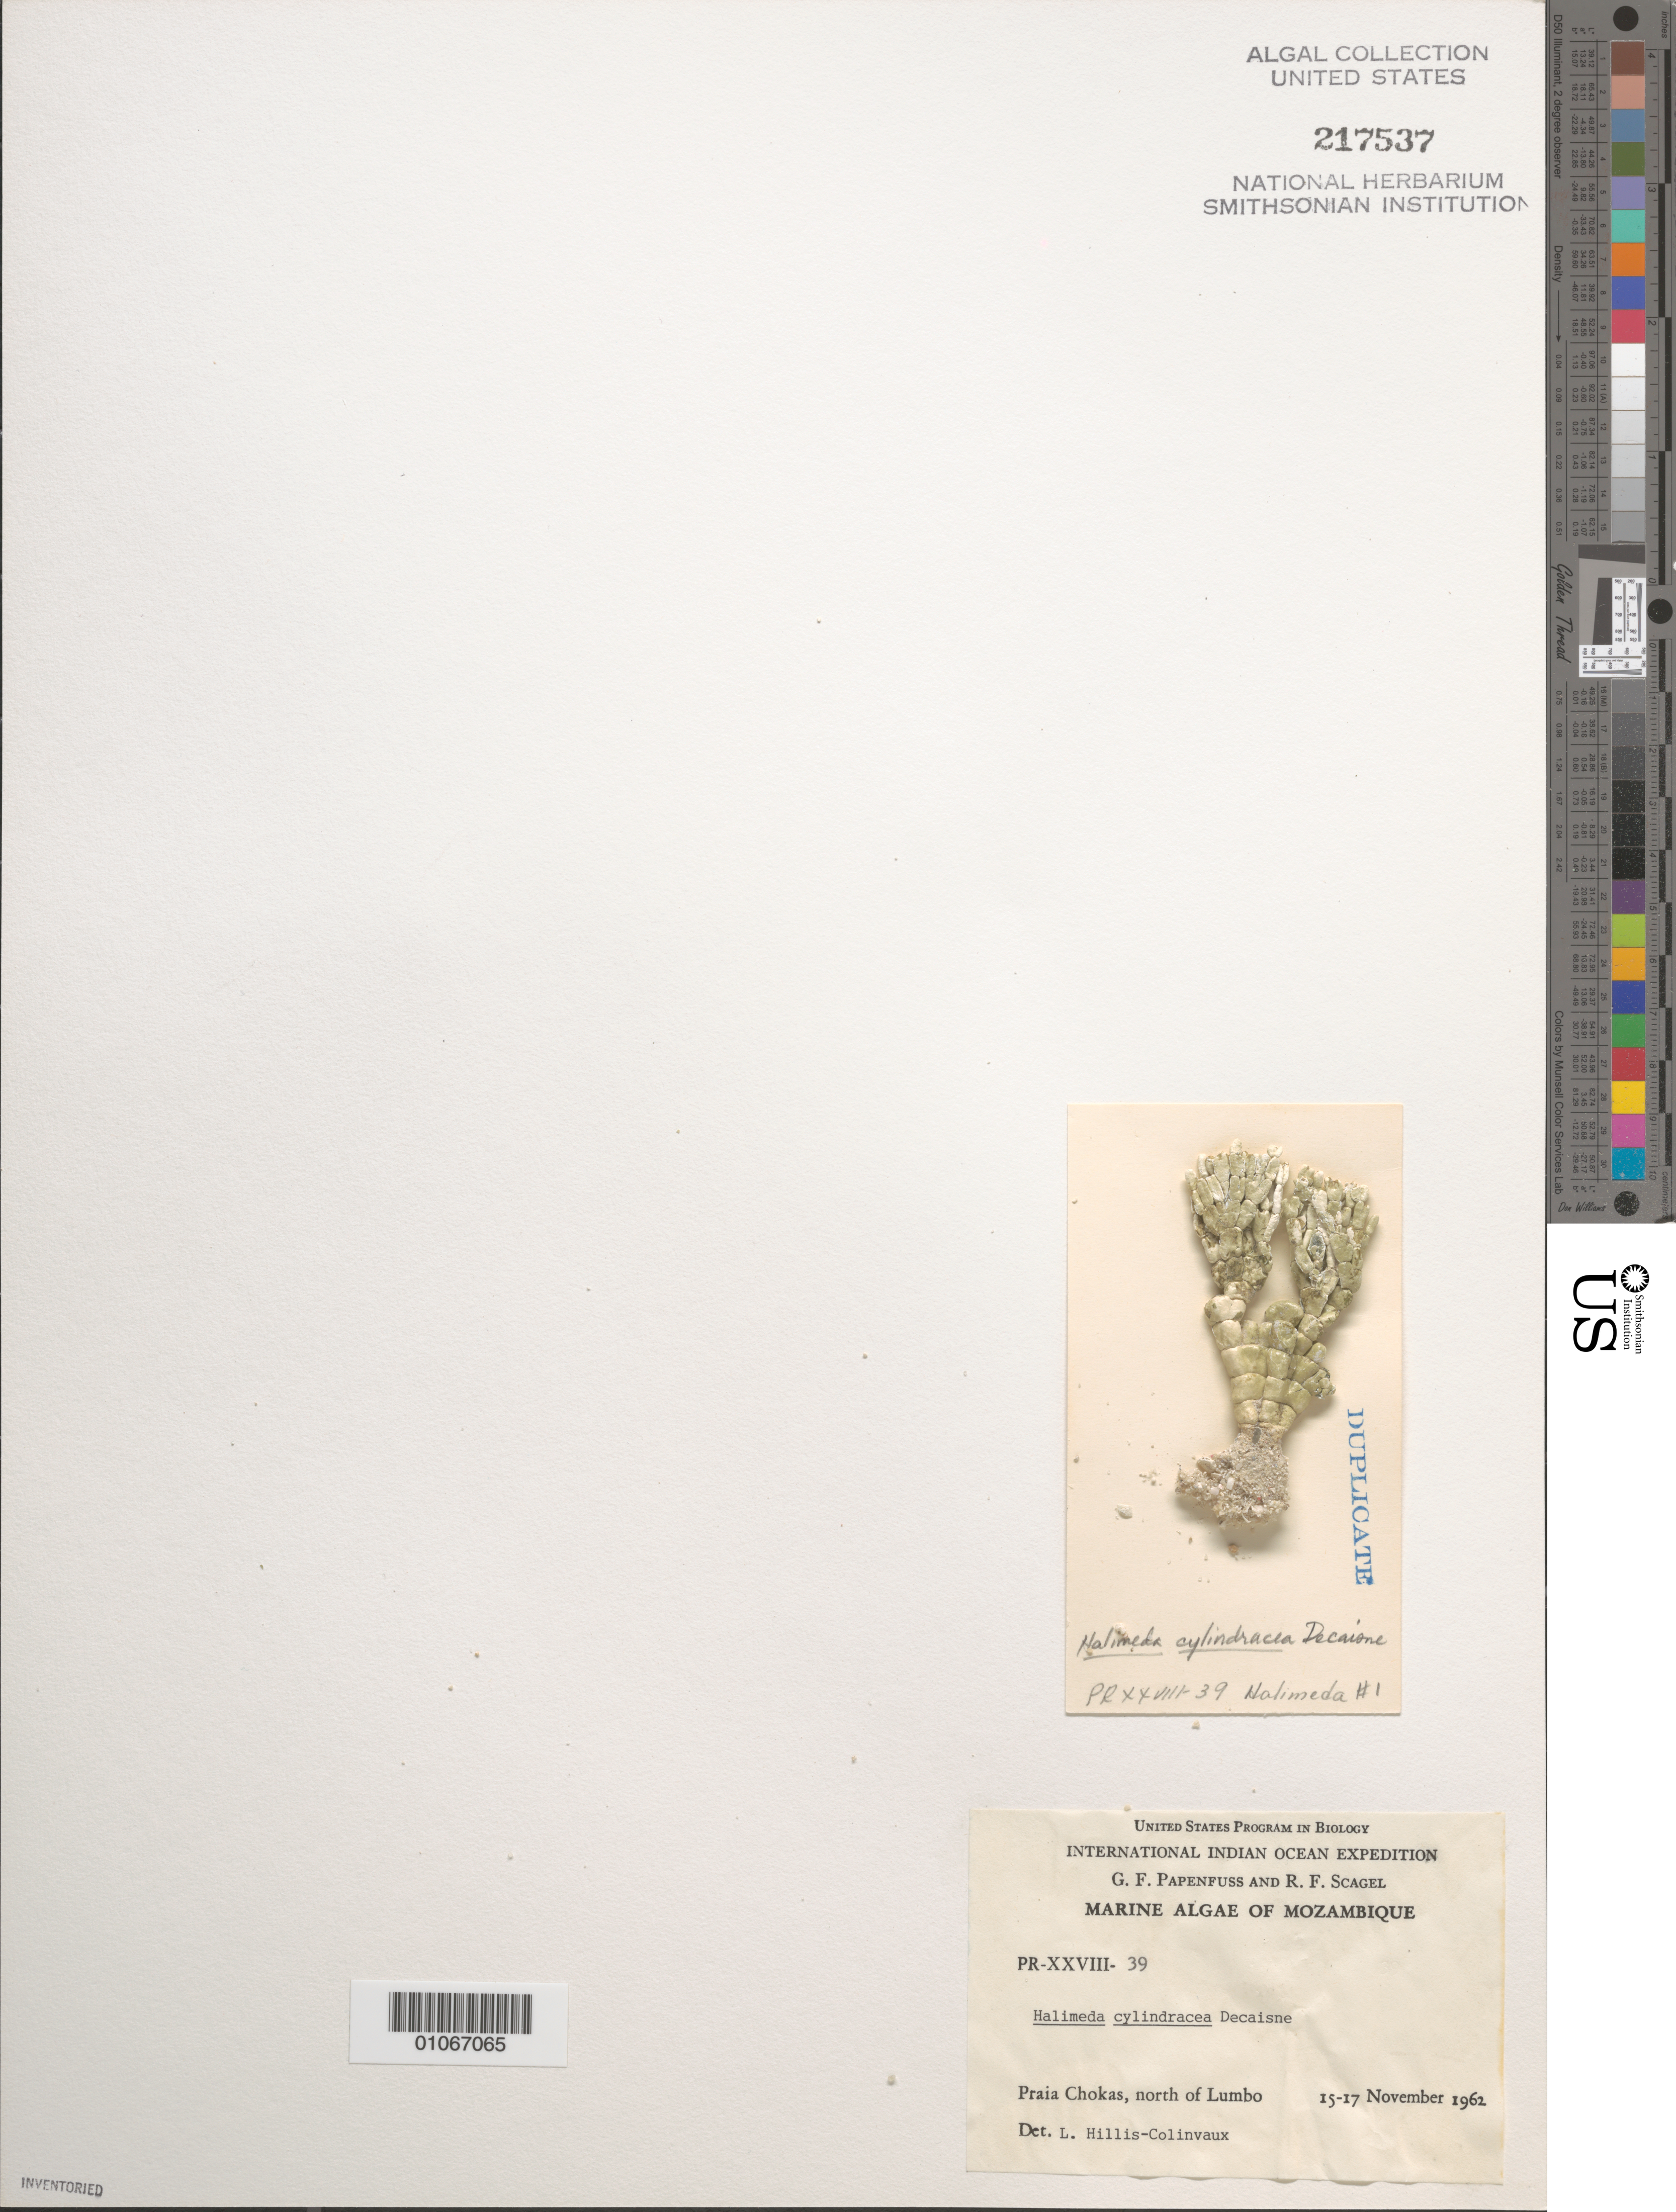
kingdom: Plantae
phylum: Chlorophyta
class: Ulvophyceae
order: Bryopsidales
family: Halimedaceae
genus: Halimeda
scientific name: Halimeda cylindracea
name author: Decne.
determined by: Hillis-Colinvaux, L.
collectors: G. Papenfuss & R. F. Scagel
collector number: PR-XXVIIII-39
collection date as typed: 15 Nov 1962 to 17 Nov 1962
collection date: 1962-11-15/1962-11-17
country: Mozambique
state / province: Nampula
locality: Praia Chokas, north of Lumbo, Ilha District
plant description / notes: International Indian Ocean Expedition, 1962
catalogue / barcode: US 217537